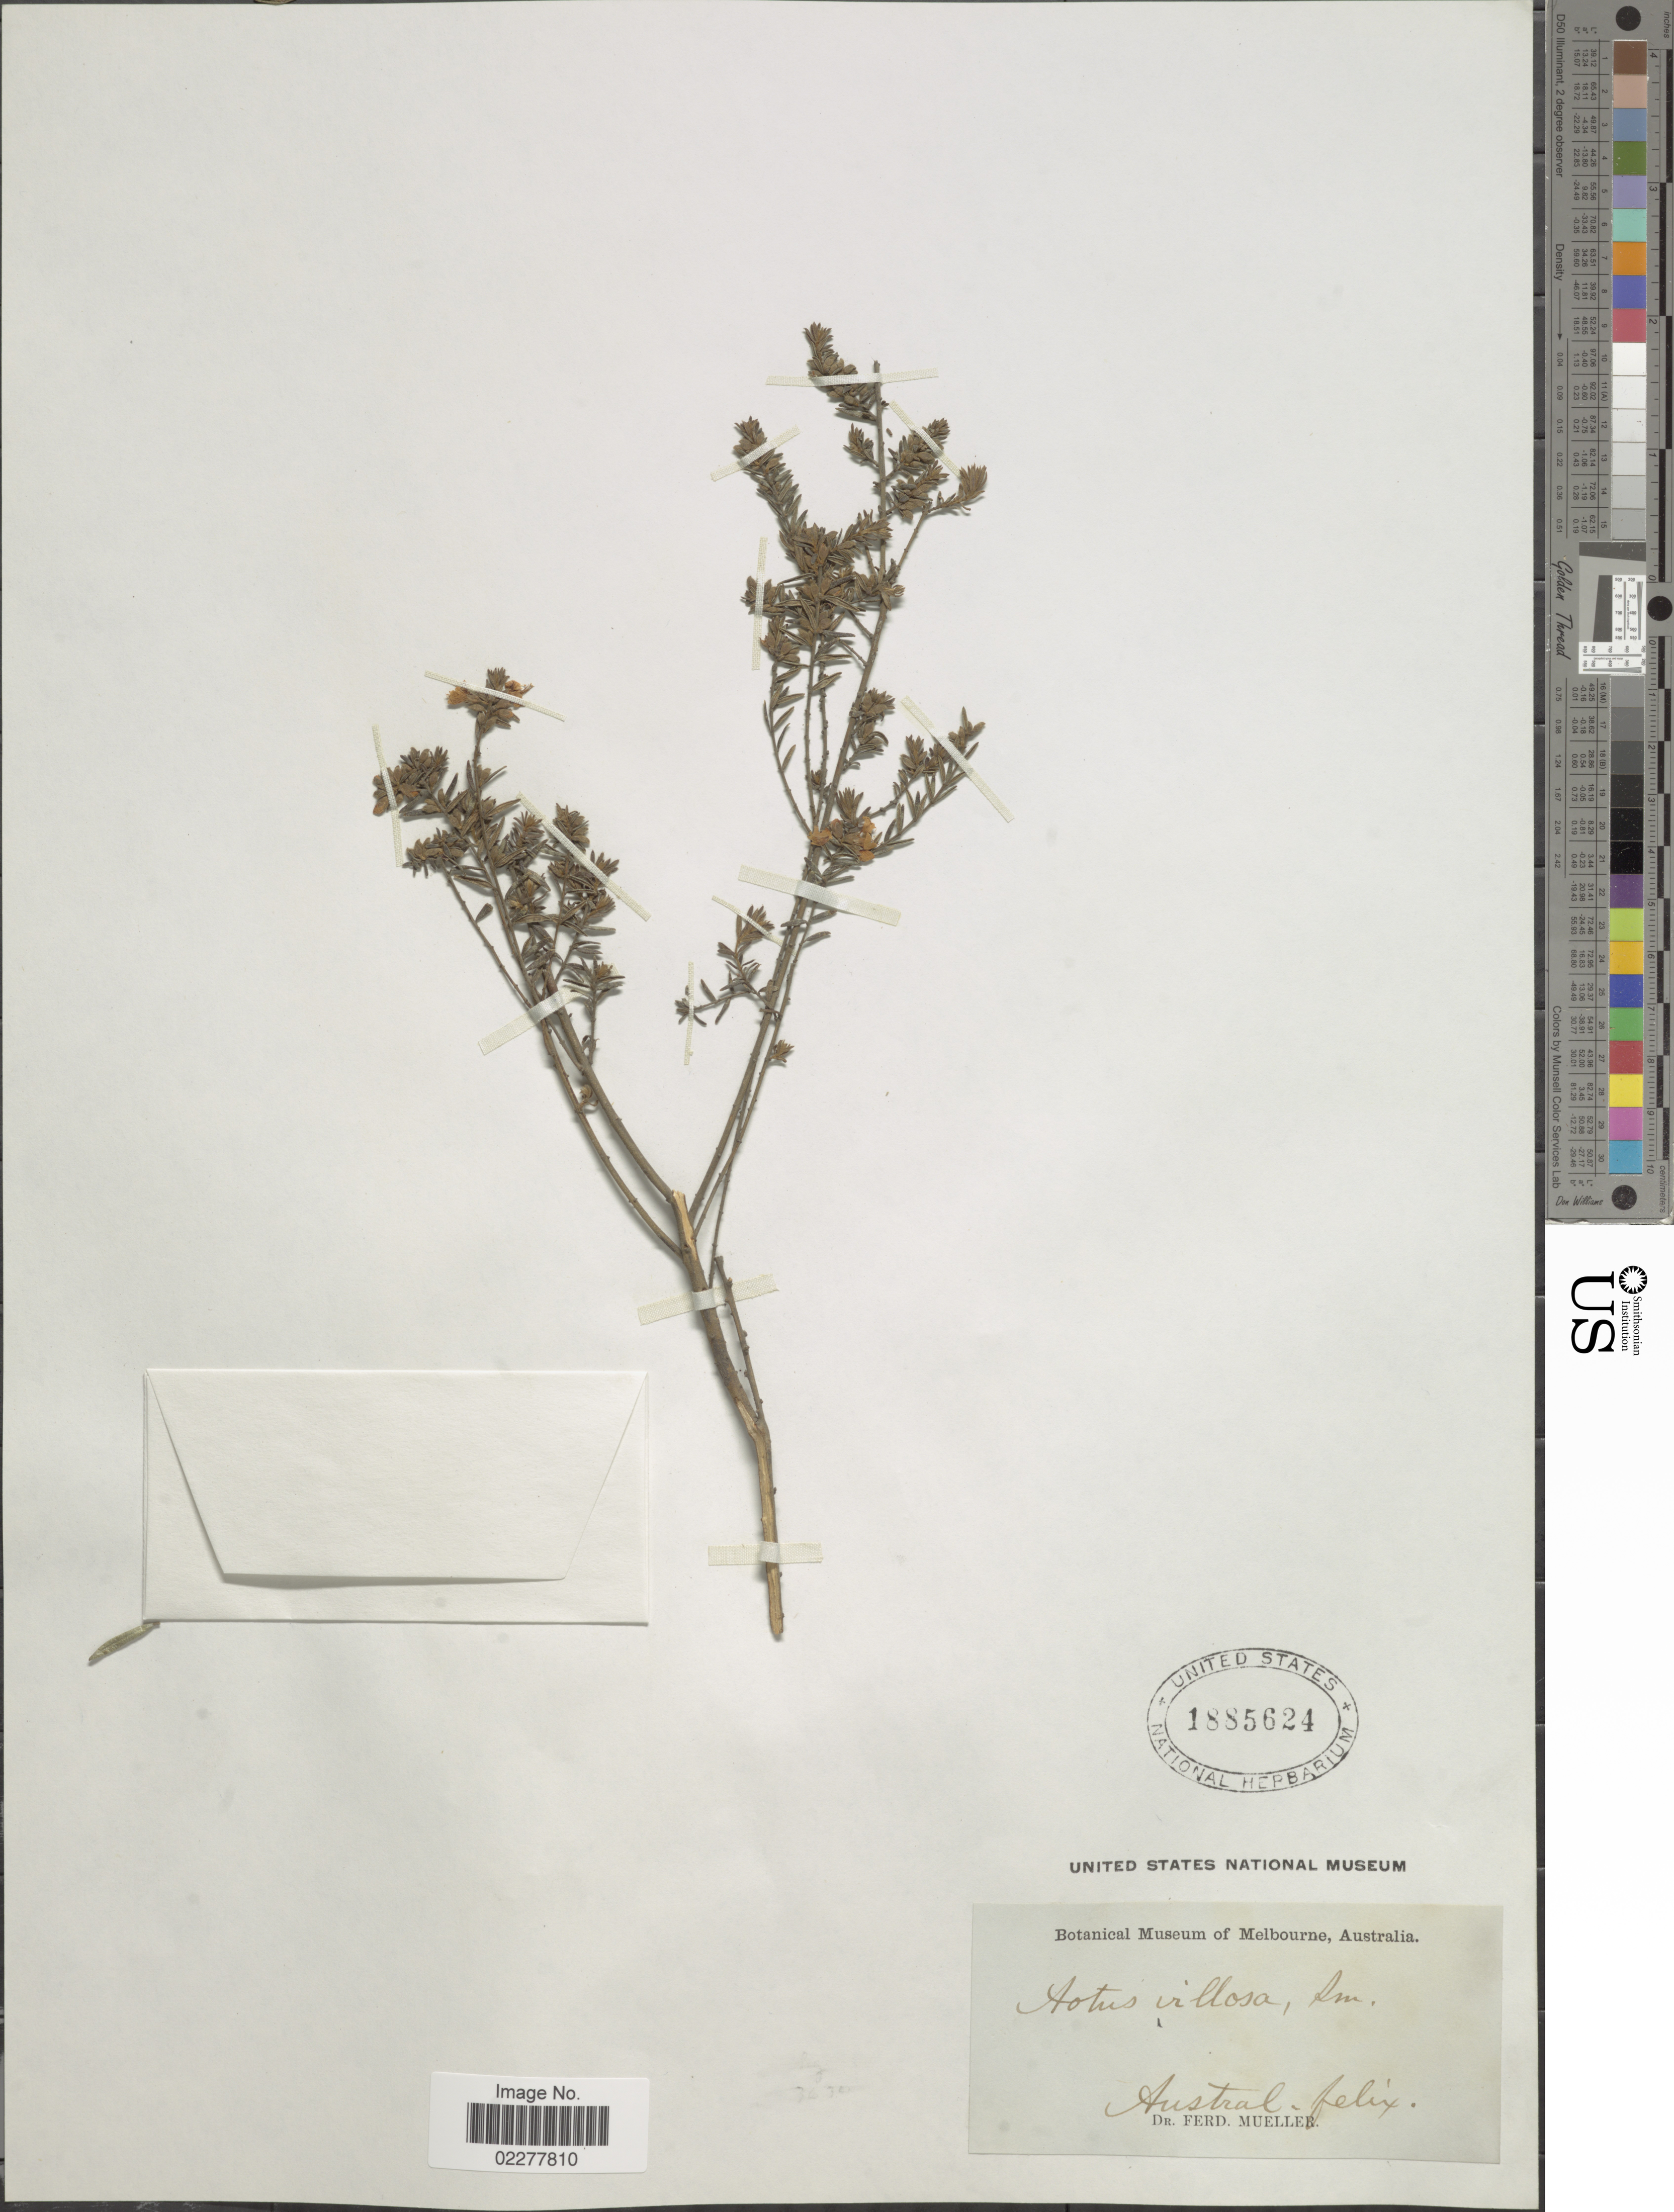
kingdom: Plantae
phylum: Tracheophyta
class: Magnoliopsida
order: Fabales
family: Fabaceae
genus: Aotus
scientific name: Aotus villosa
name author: Sm.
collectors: F. Mueller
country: Australia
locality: Austral. felix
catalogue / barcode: US 1885624